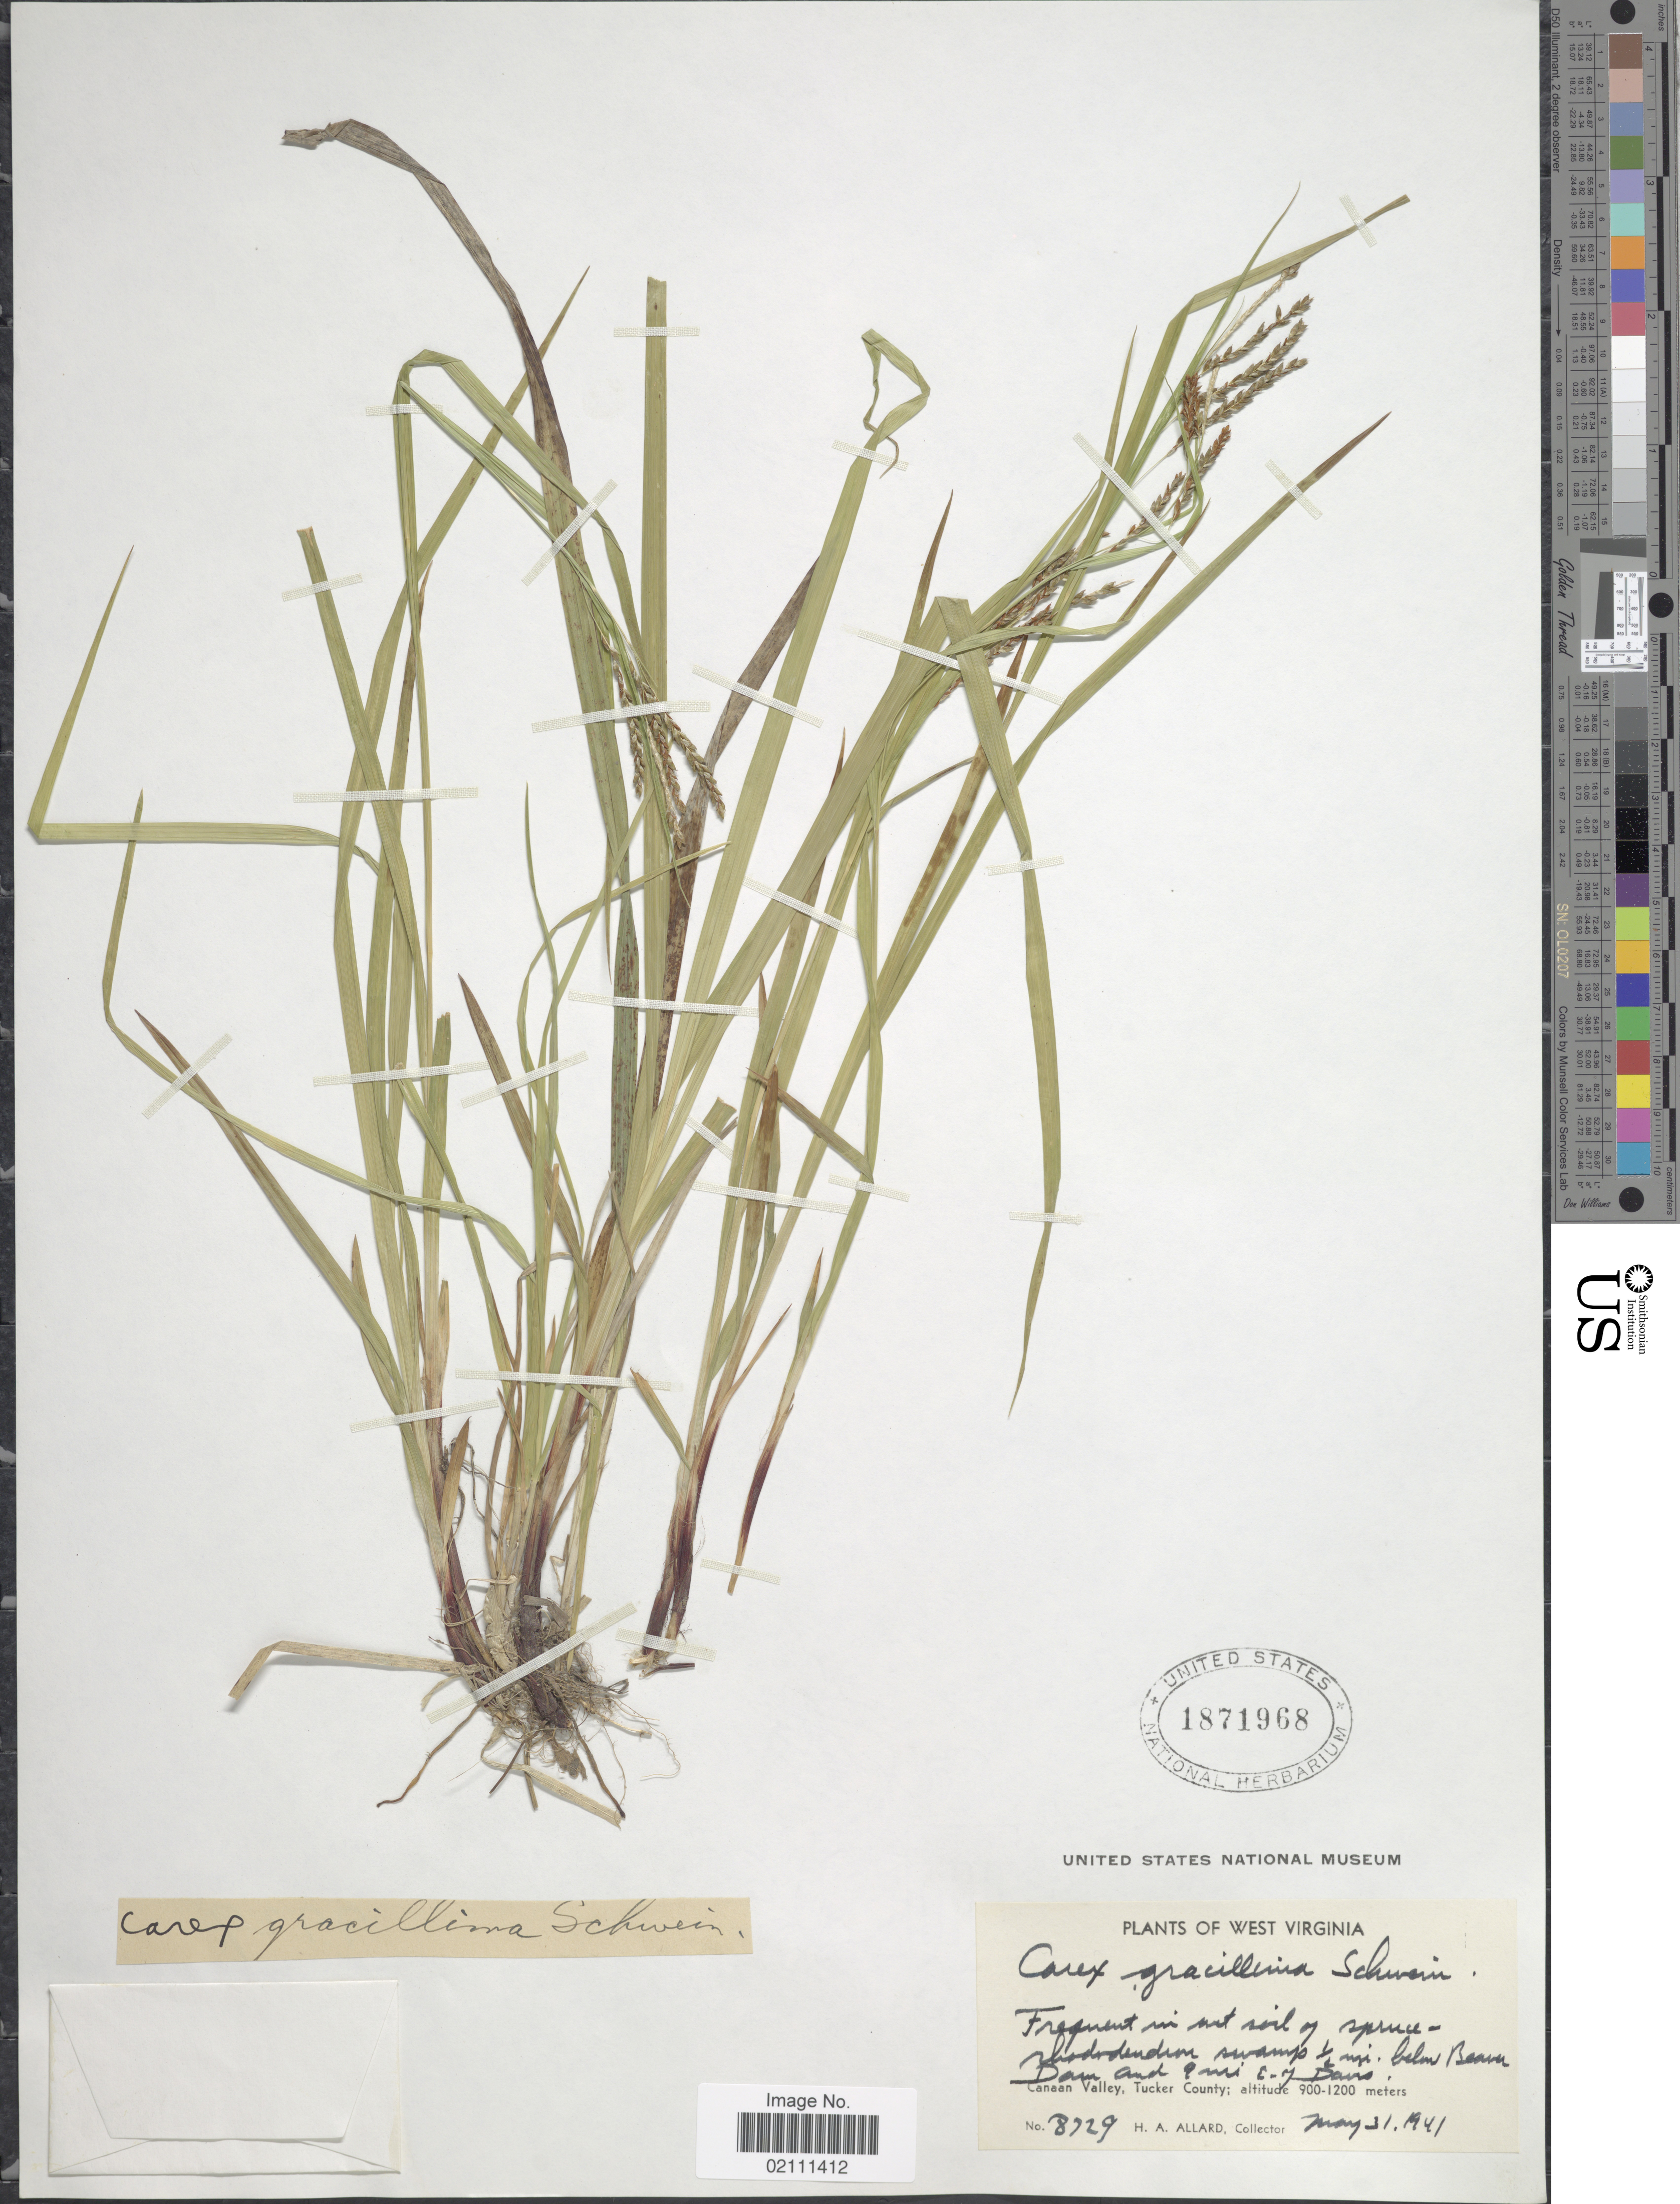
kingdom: Plantae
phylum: Tracheophyta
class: Liliopsida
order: Poales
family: Cyperaceae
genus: Carex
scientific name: Carex gracillima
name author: Schwein.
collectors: H. A. Allard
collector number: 8729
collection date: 1941-05-31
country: United States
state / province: West Virginia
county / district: Tucker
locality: Swamp 1/2 mi. below Beaver Dam, and 9 mi. E of Davis, Canaan Valley, Tucker County.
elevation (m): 900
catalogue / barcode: US 1871968